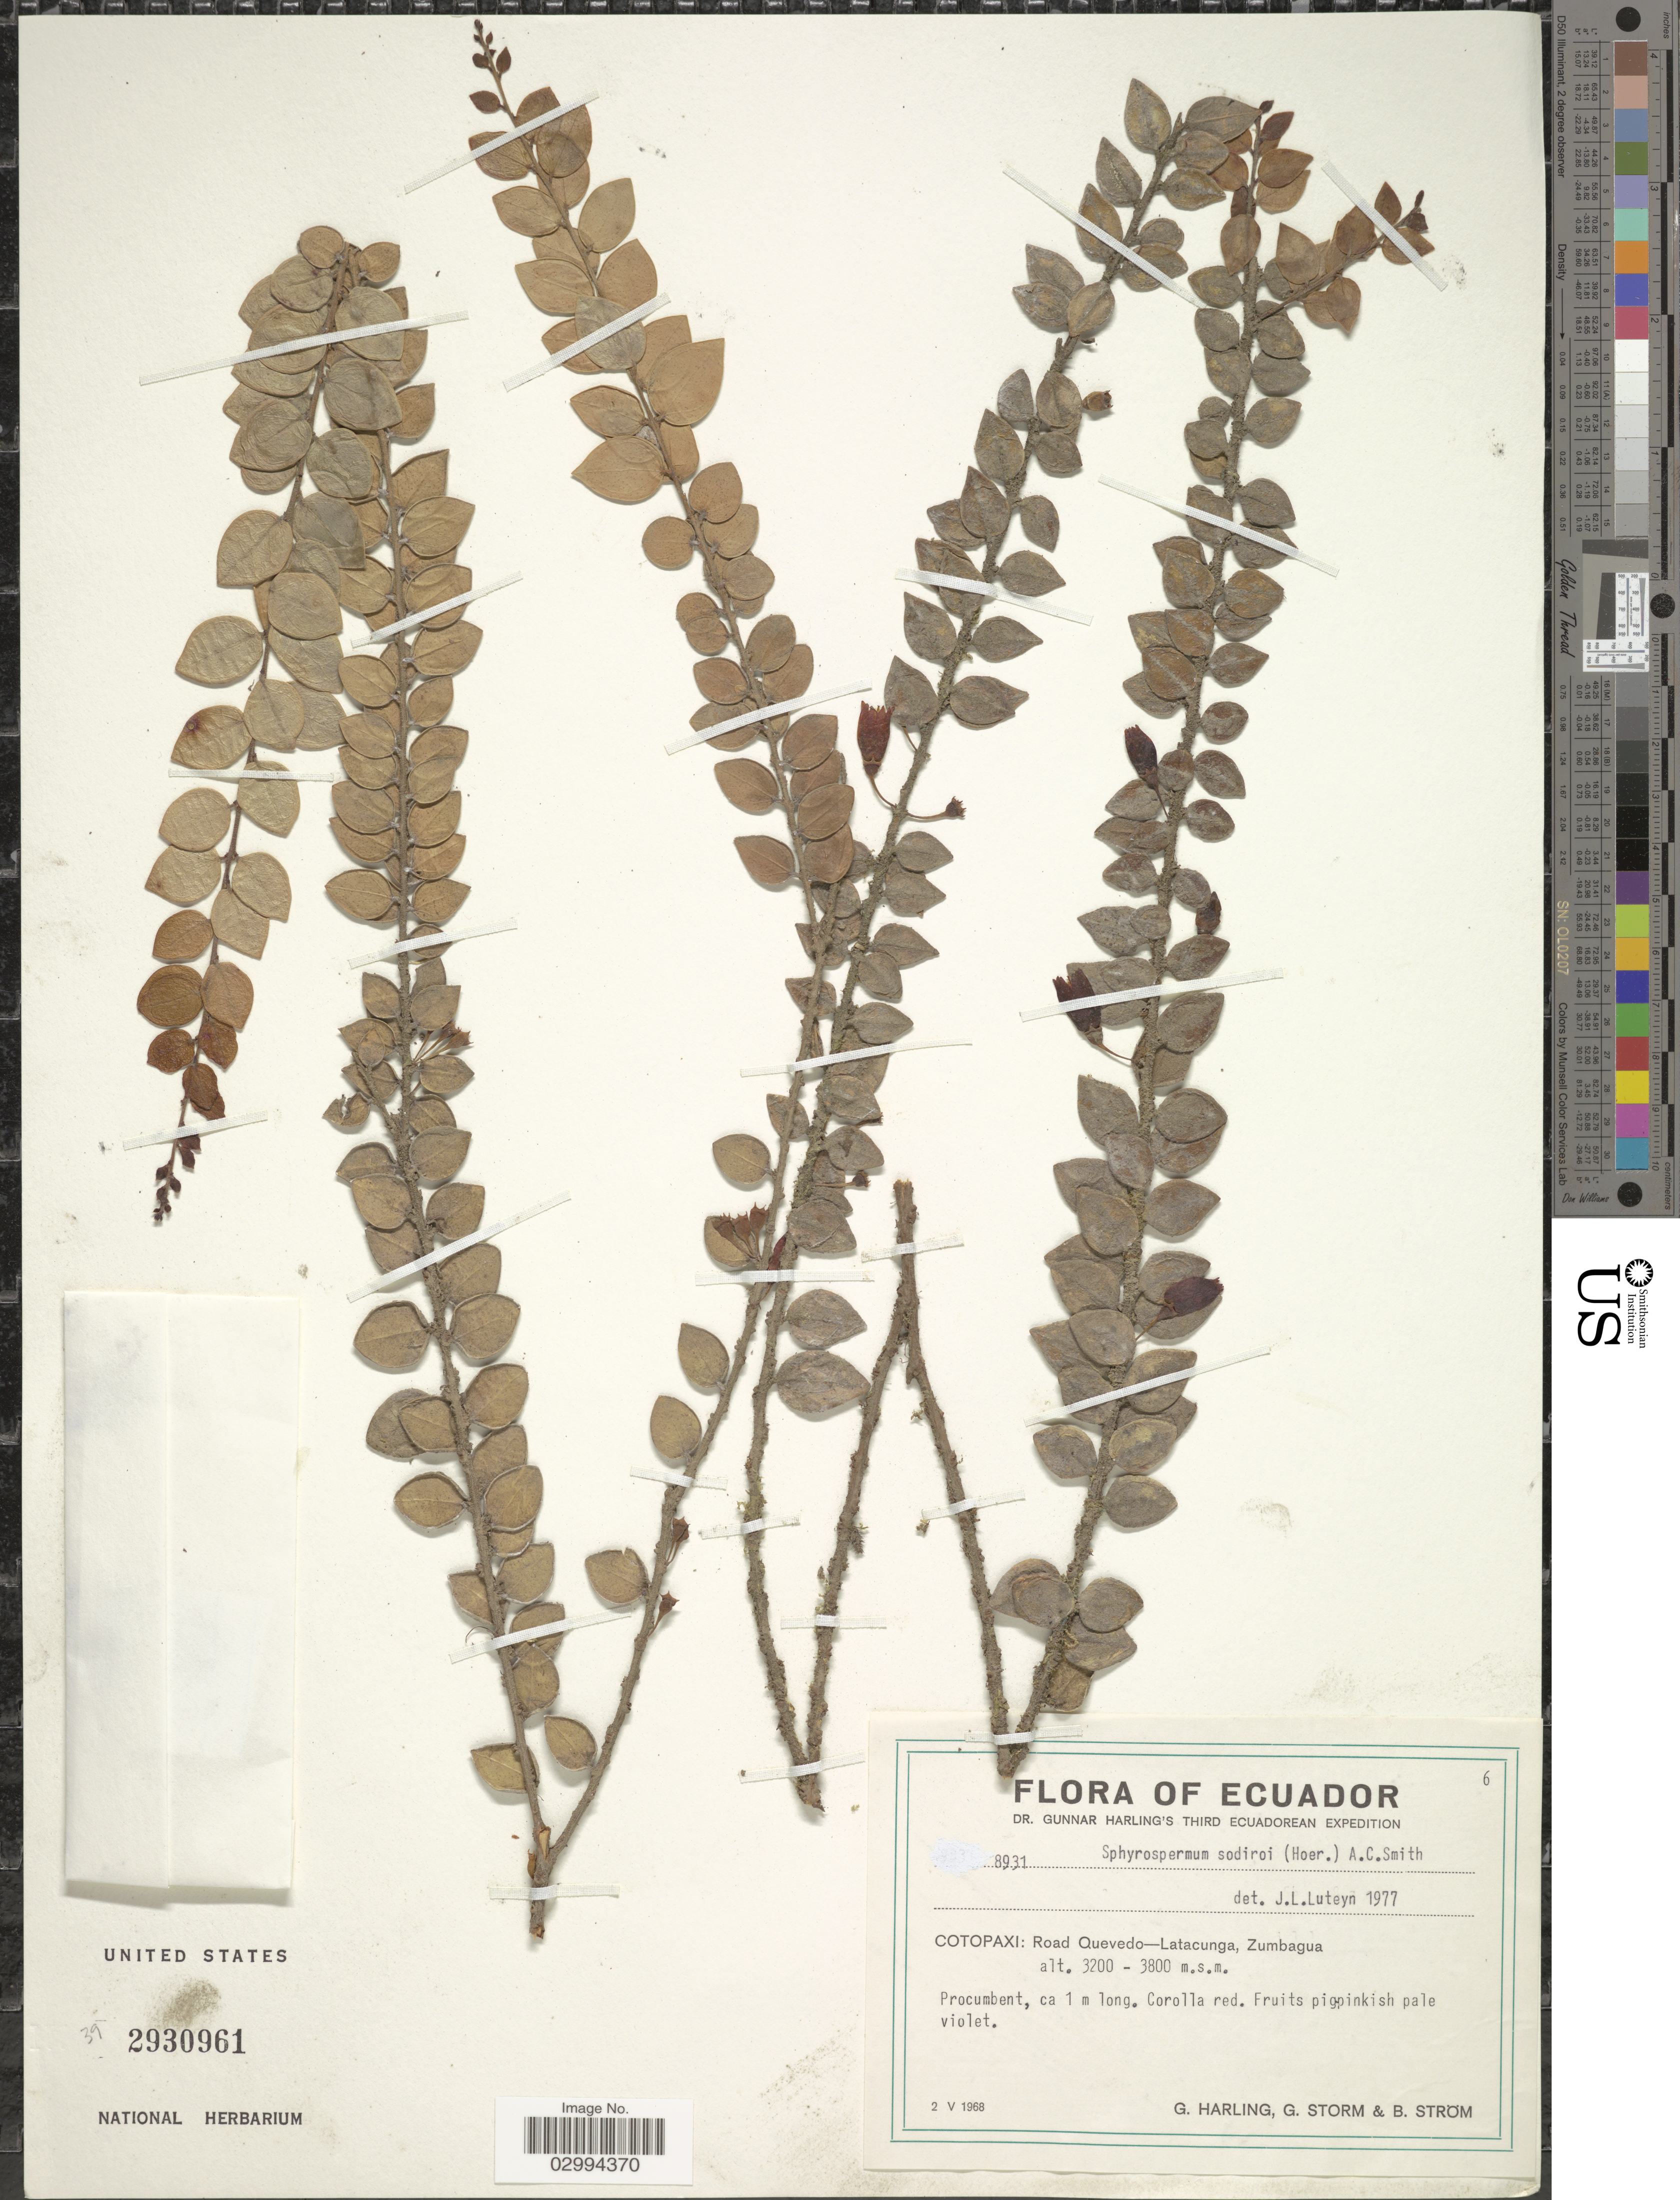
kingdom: Plantae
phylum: Tracheophyta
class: Magnoliopsida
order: Ericales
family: Ericaceae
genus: Sphyrospermum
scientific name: Sphyrospermum sodiroi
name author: (Hoerold) A.C. Sm.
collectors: G. Harling, G. Storm & B. Ström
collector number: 8931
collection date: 1968-05-02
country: Ecuador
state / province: Cotopaxi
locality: Road Quevedo-Latacunga, Zumbagua.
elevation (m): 3200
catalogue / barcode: US 2930961